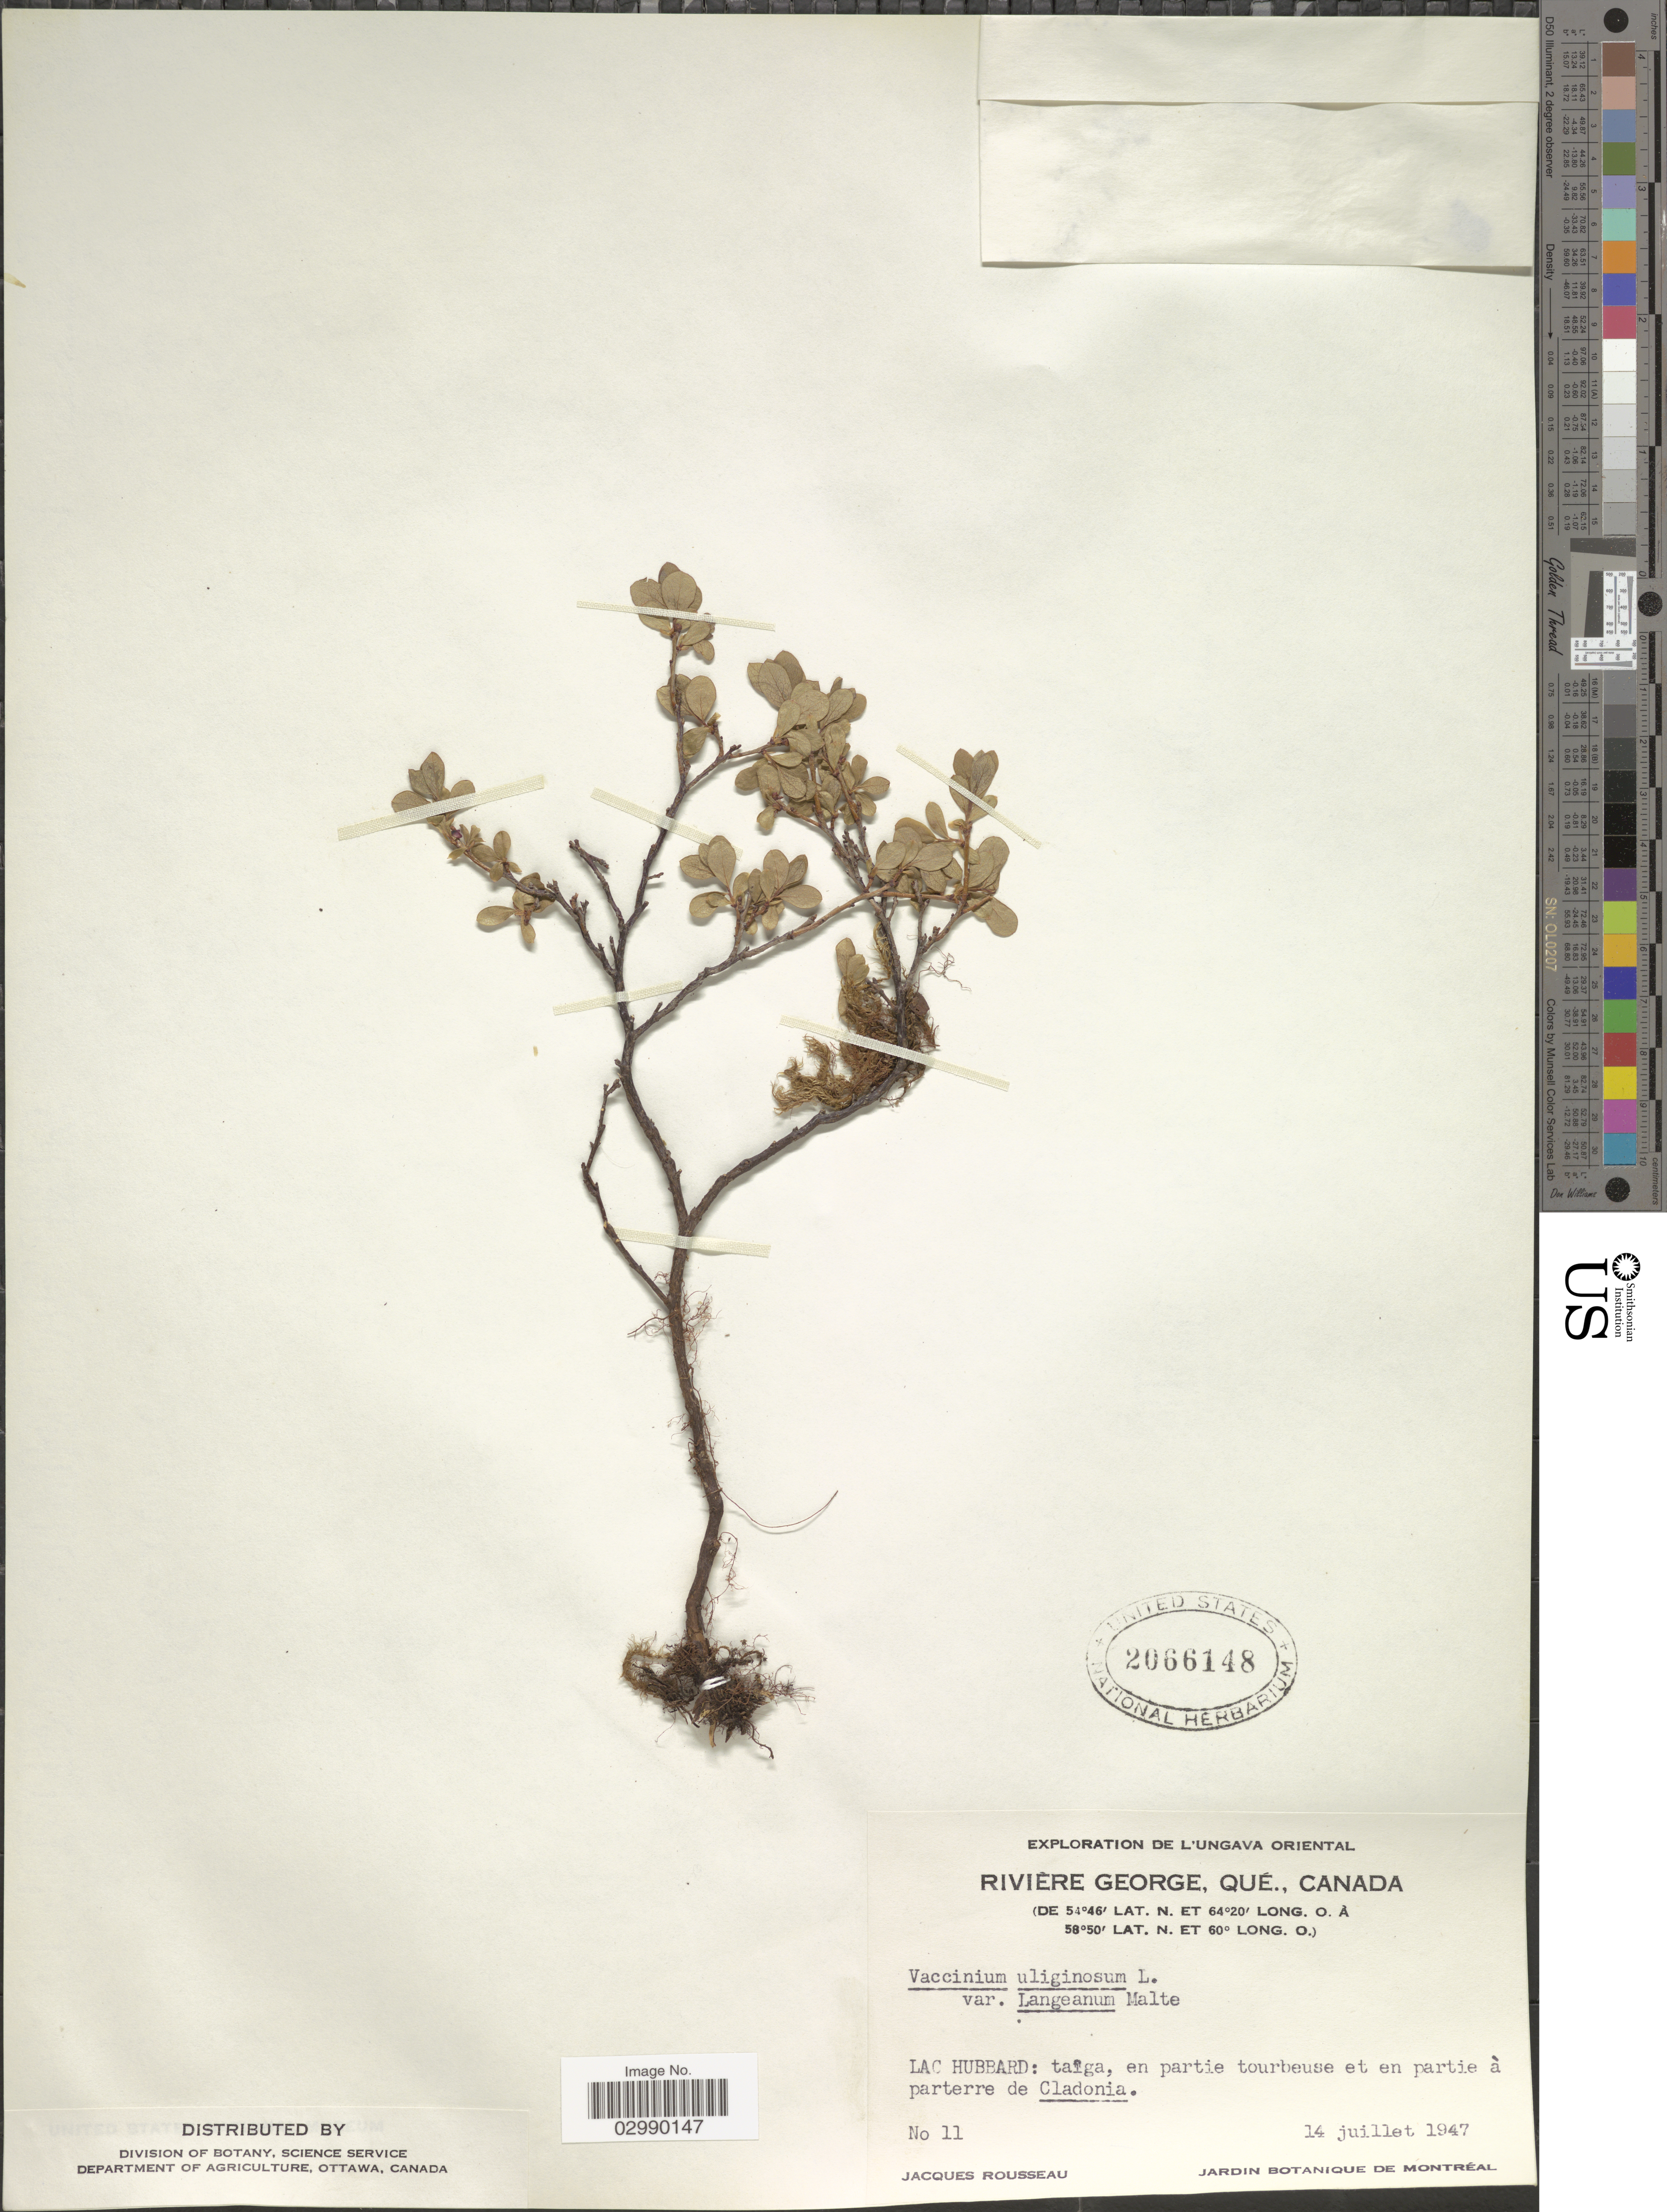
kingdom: Plantae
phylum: Tracheophyta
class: Magnoliopsida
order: Ericales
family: Ericaceae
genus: Vaccinium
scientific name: Vaccinium uliginosum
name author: L.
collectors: J. Rousseau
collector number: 11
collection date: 1947-07-14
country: Canada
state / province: Quebec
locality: Rivière George, Lac Hubbard.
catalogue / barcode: US 2066148